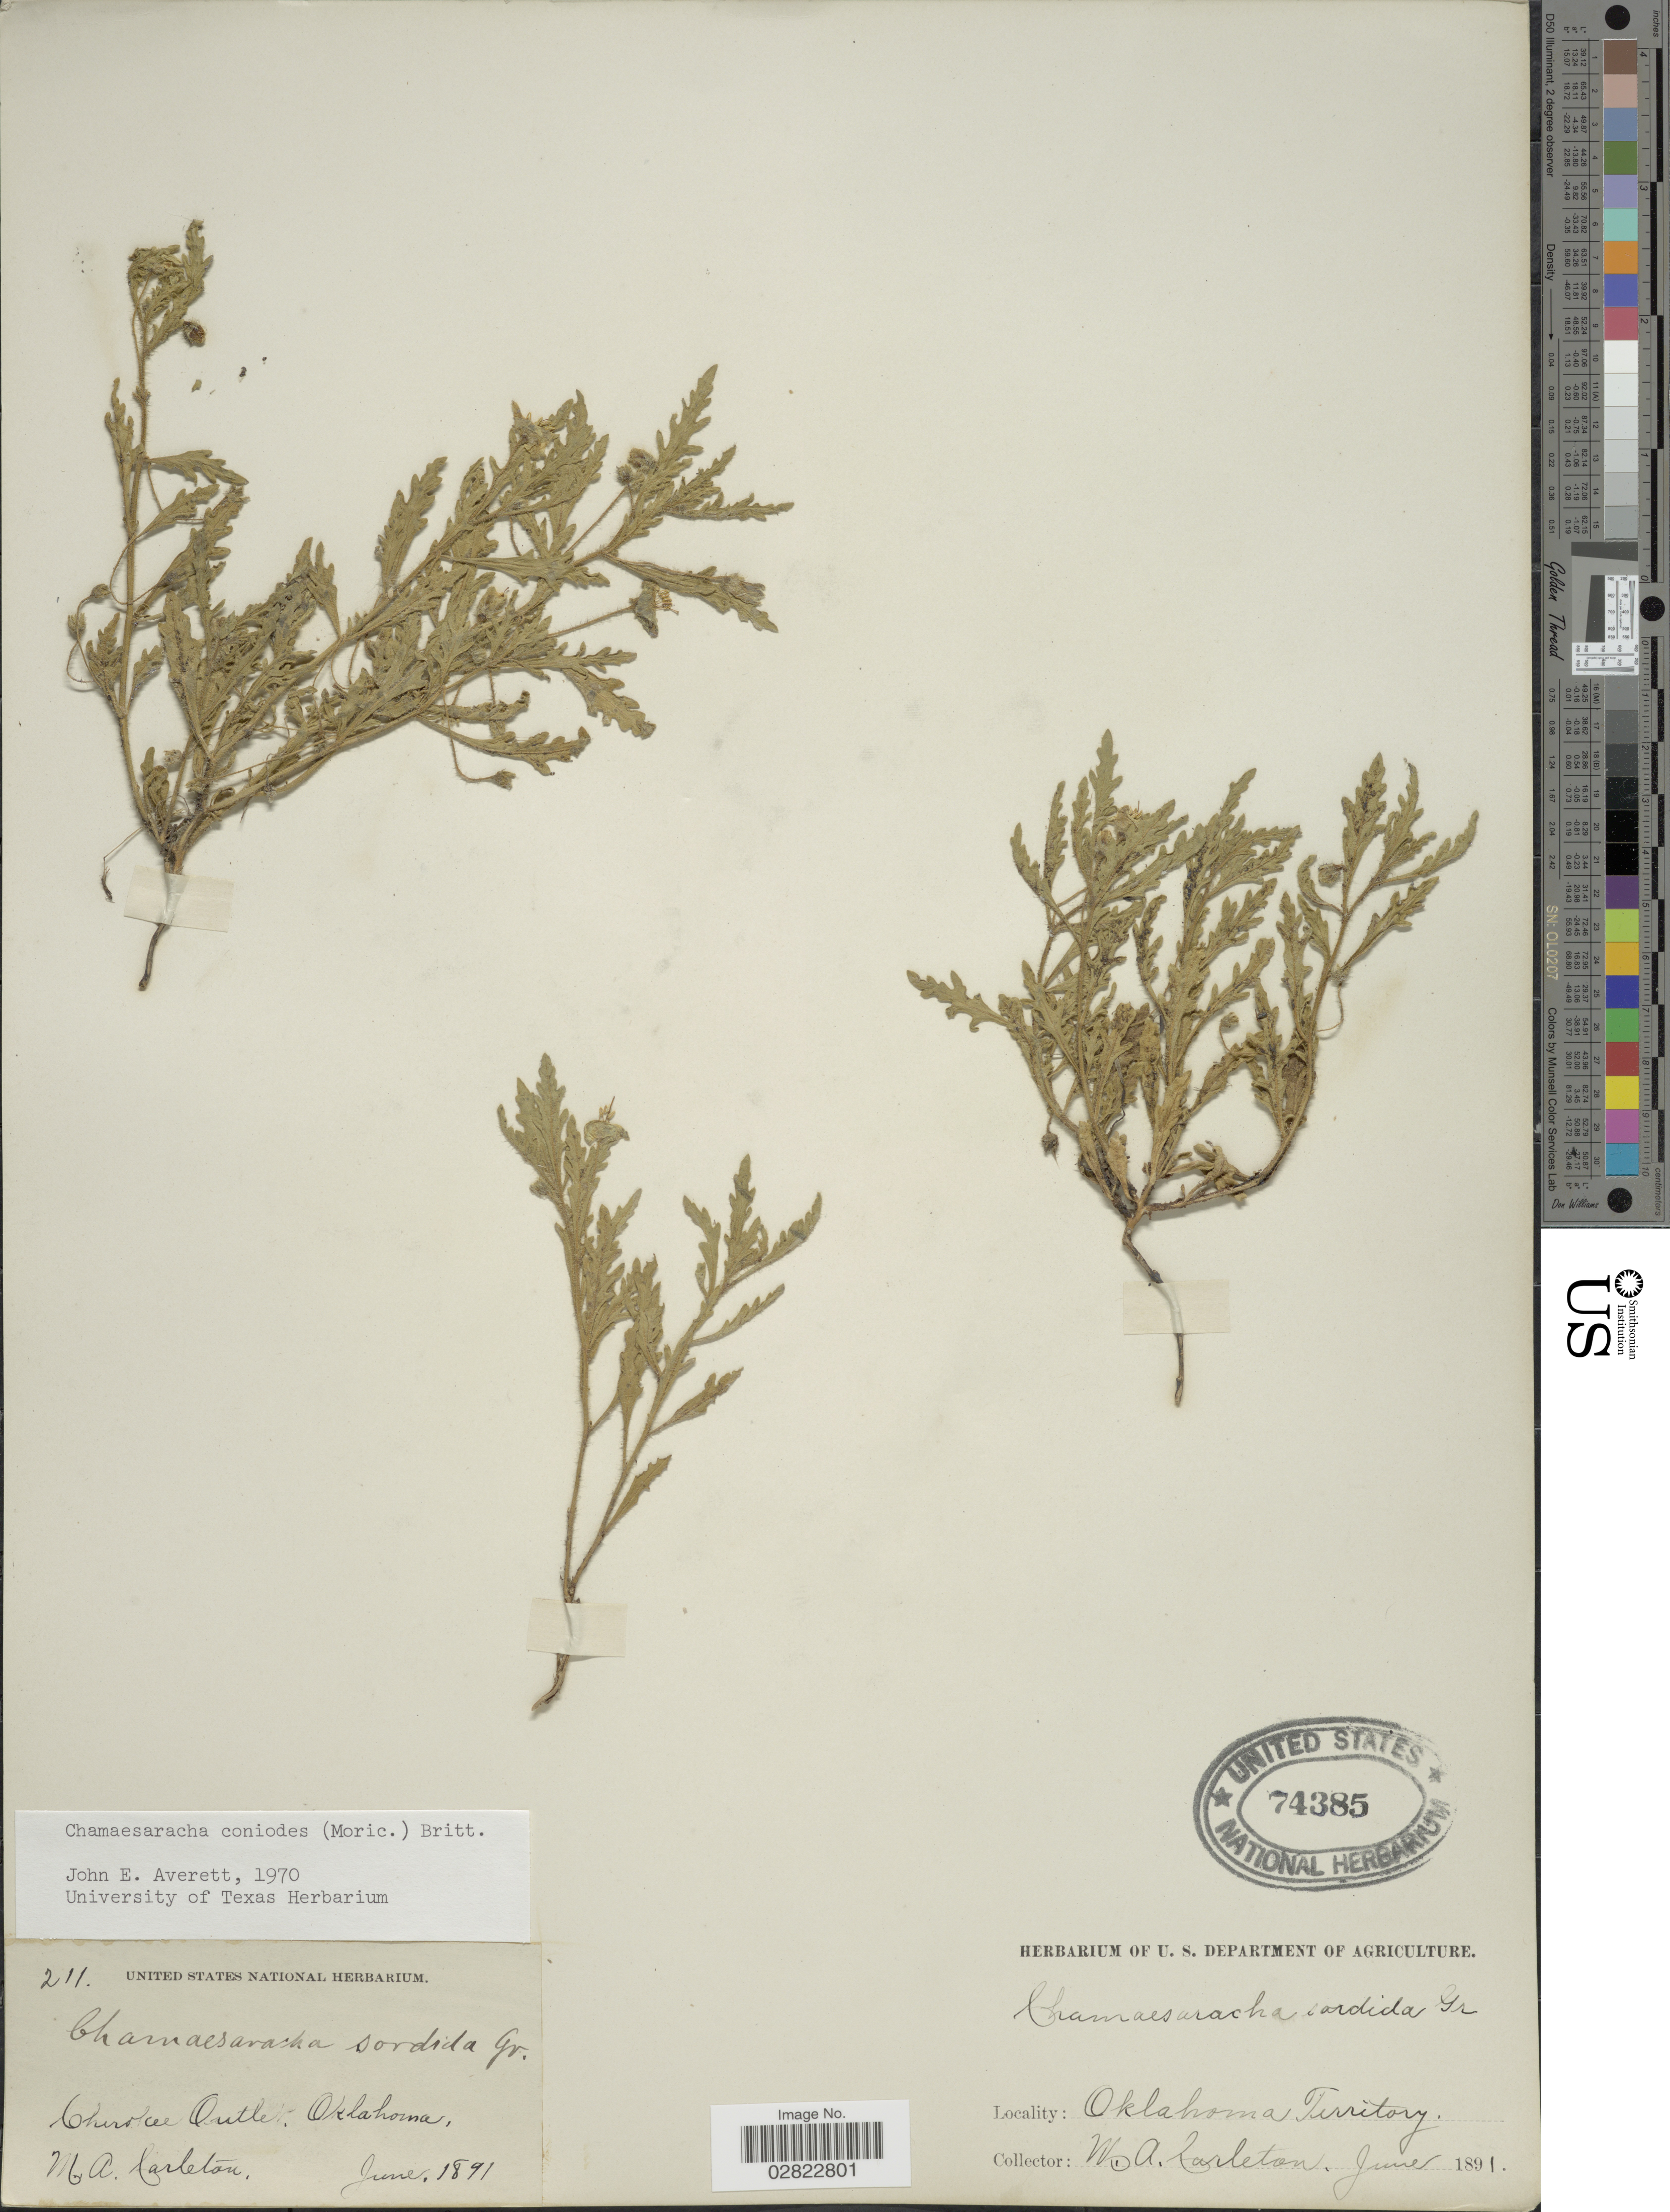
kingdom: Plantae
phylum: Tracheophyta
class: Magnoliopsida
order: Solanales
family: Solanaceae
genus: Chamaesaracha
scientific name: Chamaesaracha coniodes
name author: (Moric. ex Dunal) Britton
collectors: M. A. Carleton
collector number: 211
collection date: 1891-06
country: United States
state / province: Oklahoma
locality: Cherokee Outlet, Oklahoma Territory.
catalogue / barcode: US 74385